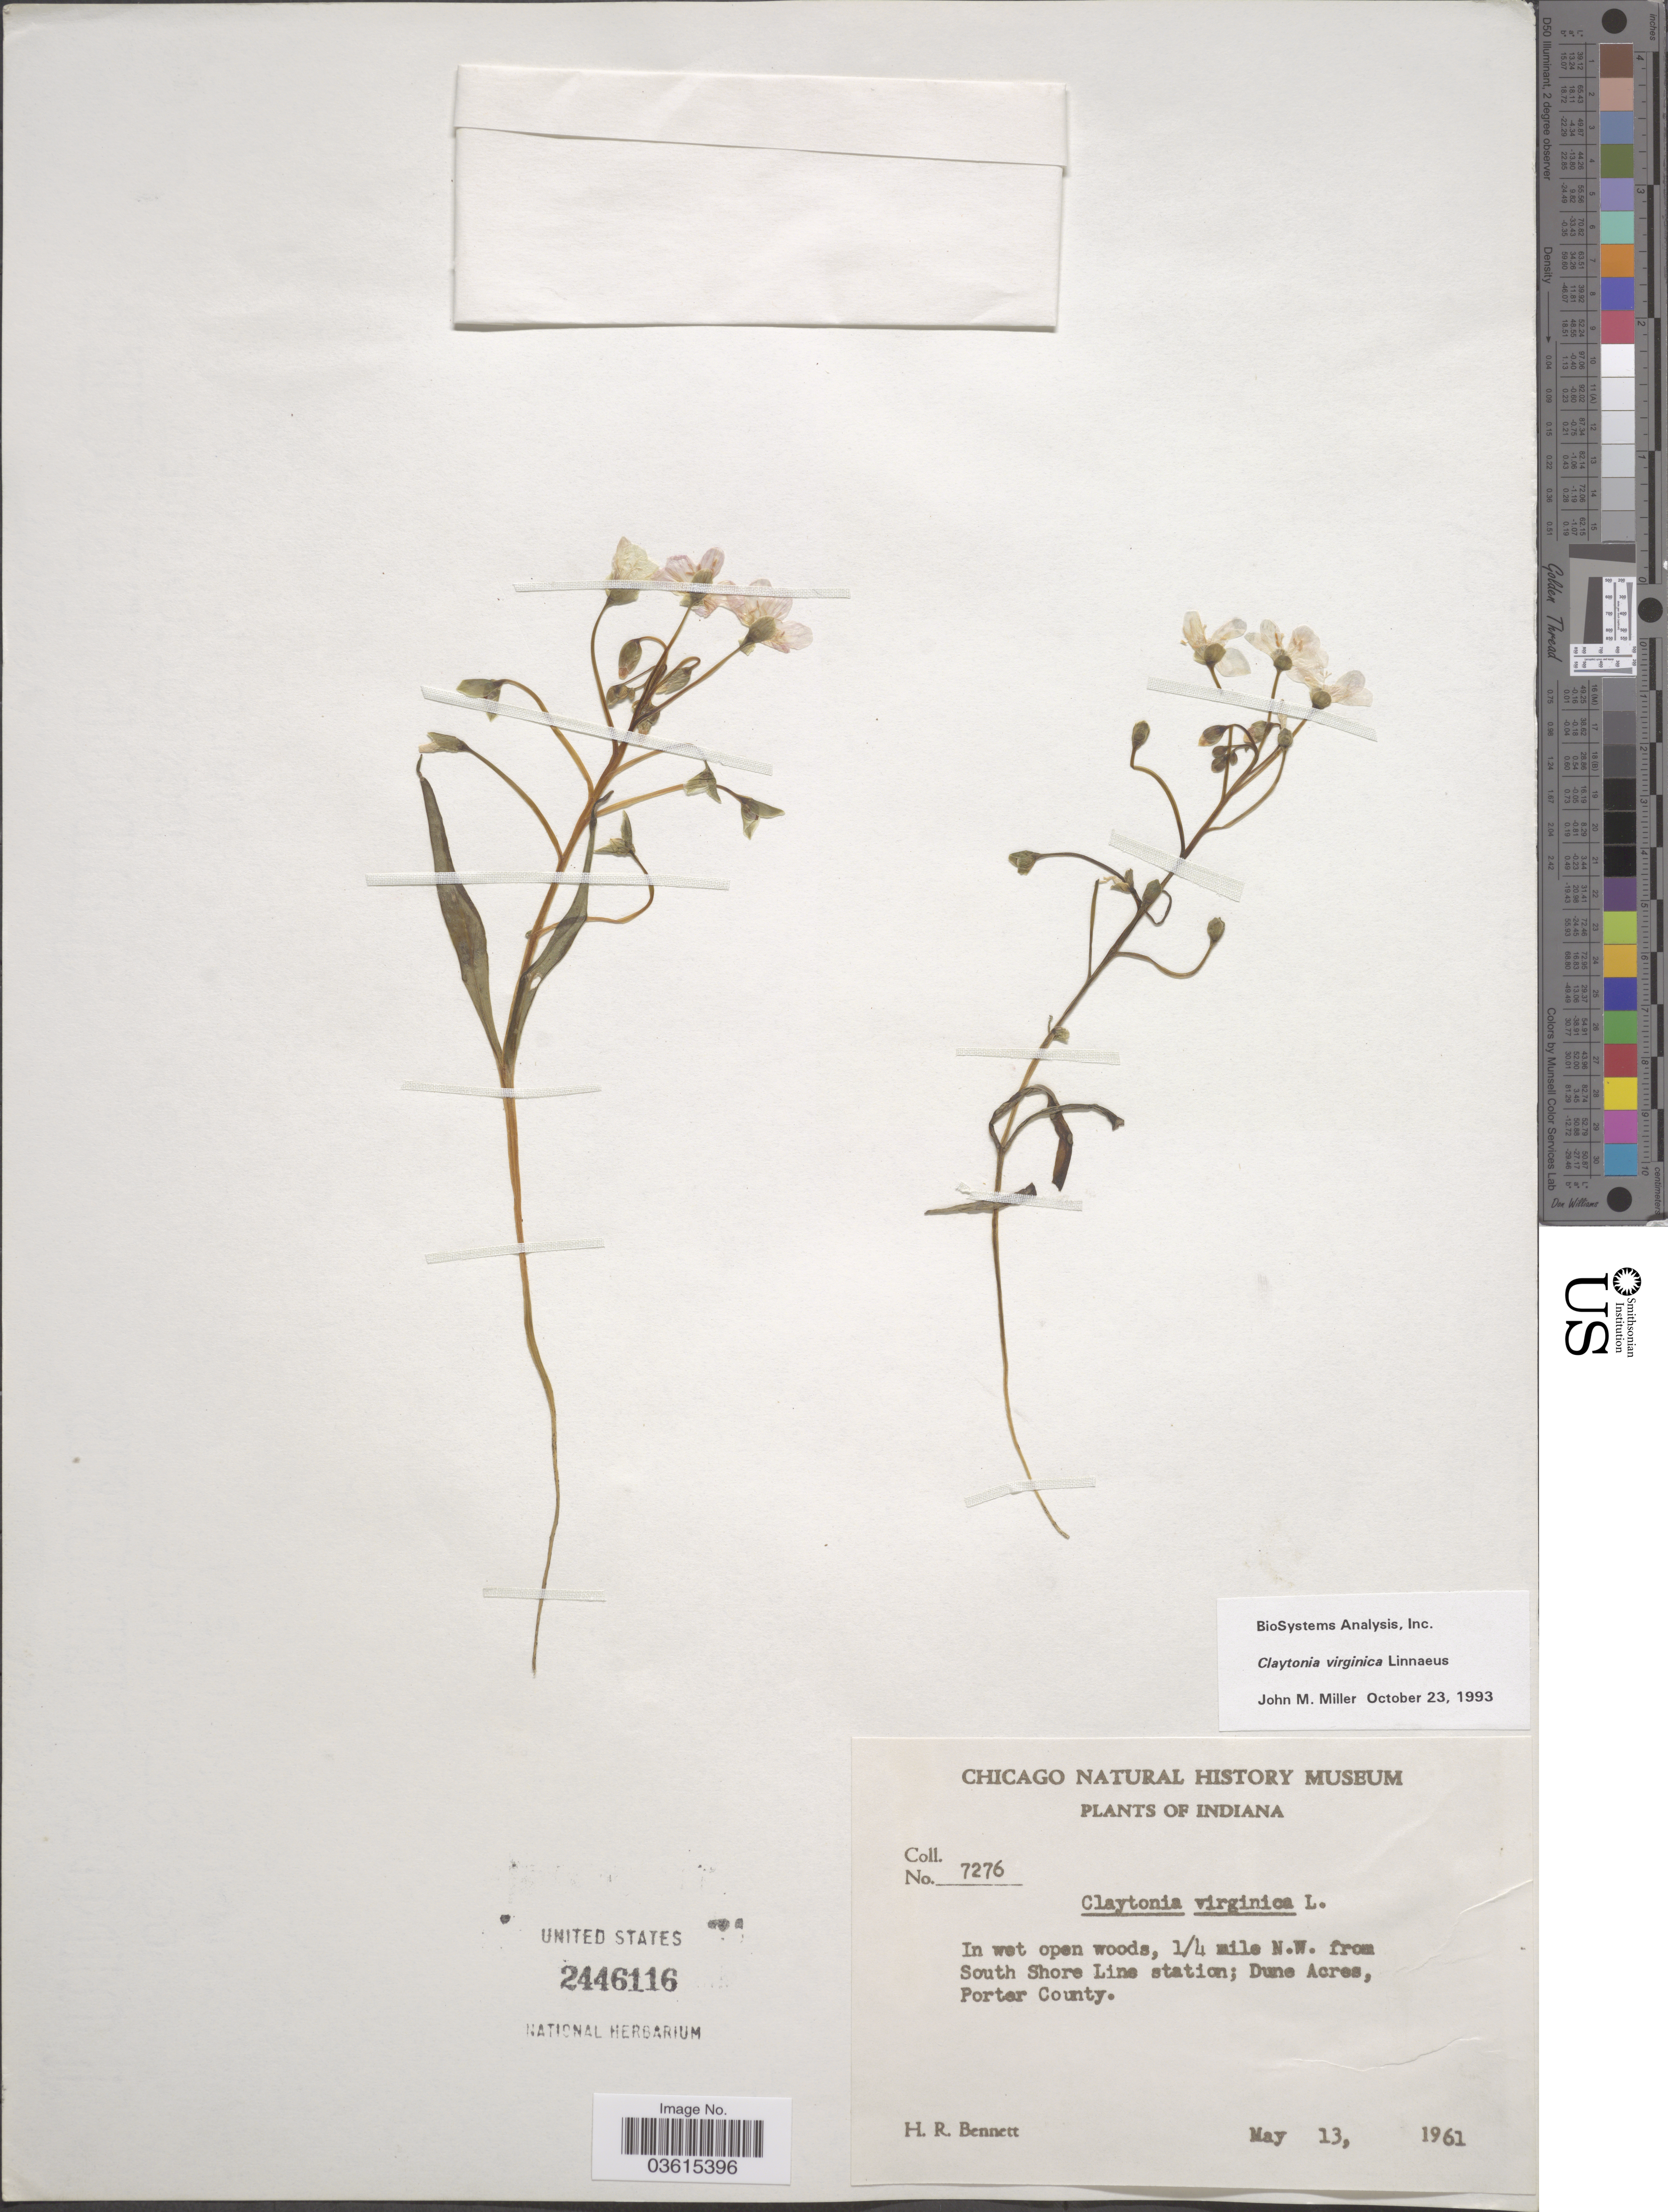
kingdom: Plantae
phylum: Tracheophyta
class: Magnoliopsida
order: Caryophyllales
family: Montiaceae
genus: Claytonia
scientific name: Claytonia virginica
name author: L.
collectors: H. R. Bennett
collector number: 7276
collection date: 1961-05-13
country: United States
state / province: Indiana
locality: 1/4 mile N.W. from South Shore Line station; Dune Acres, Porter County.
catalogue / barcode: US 2446116